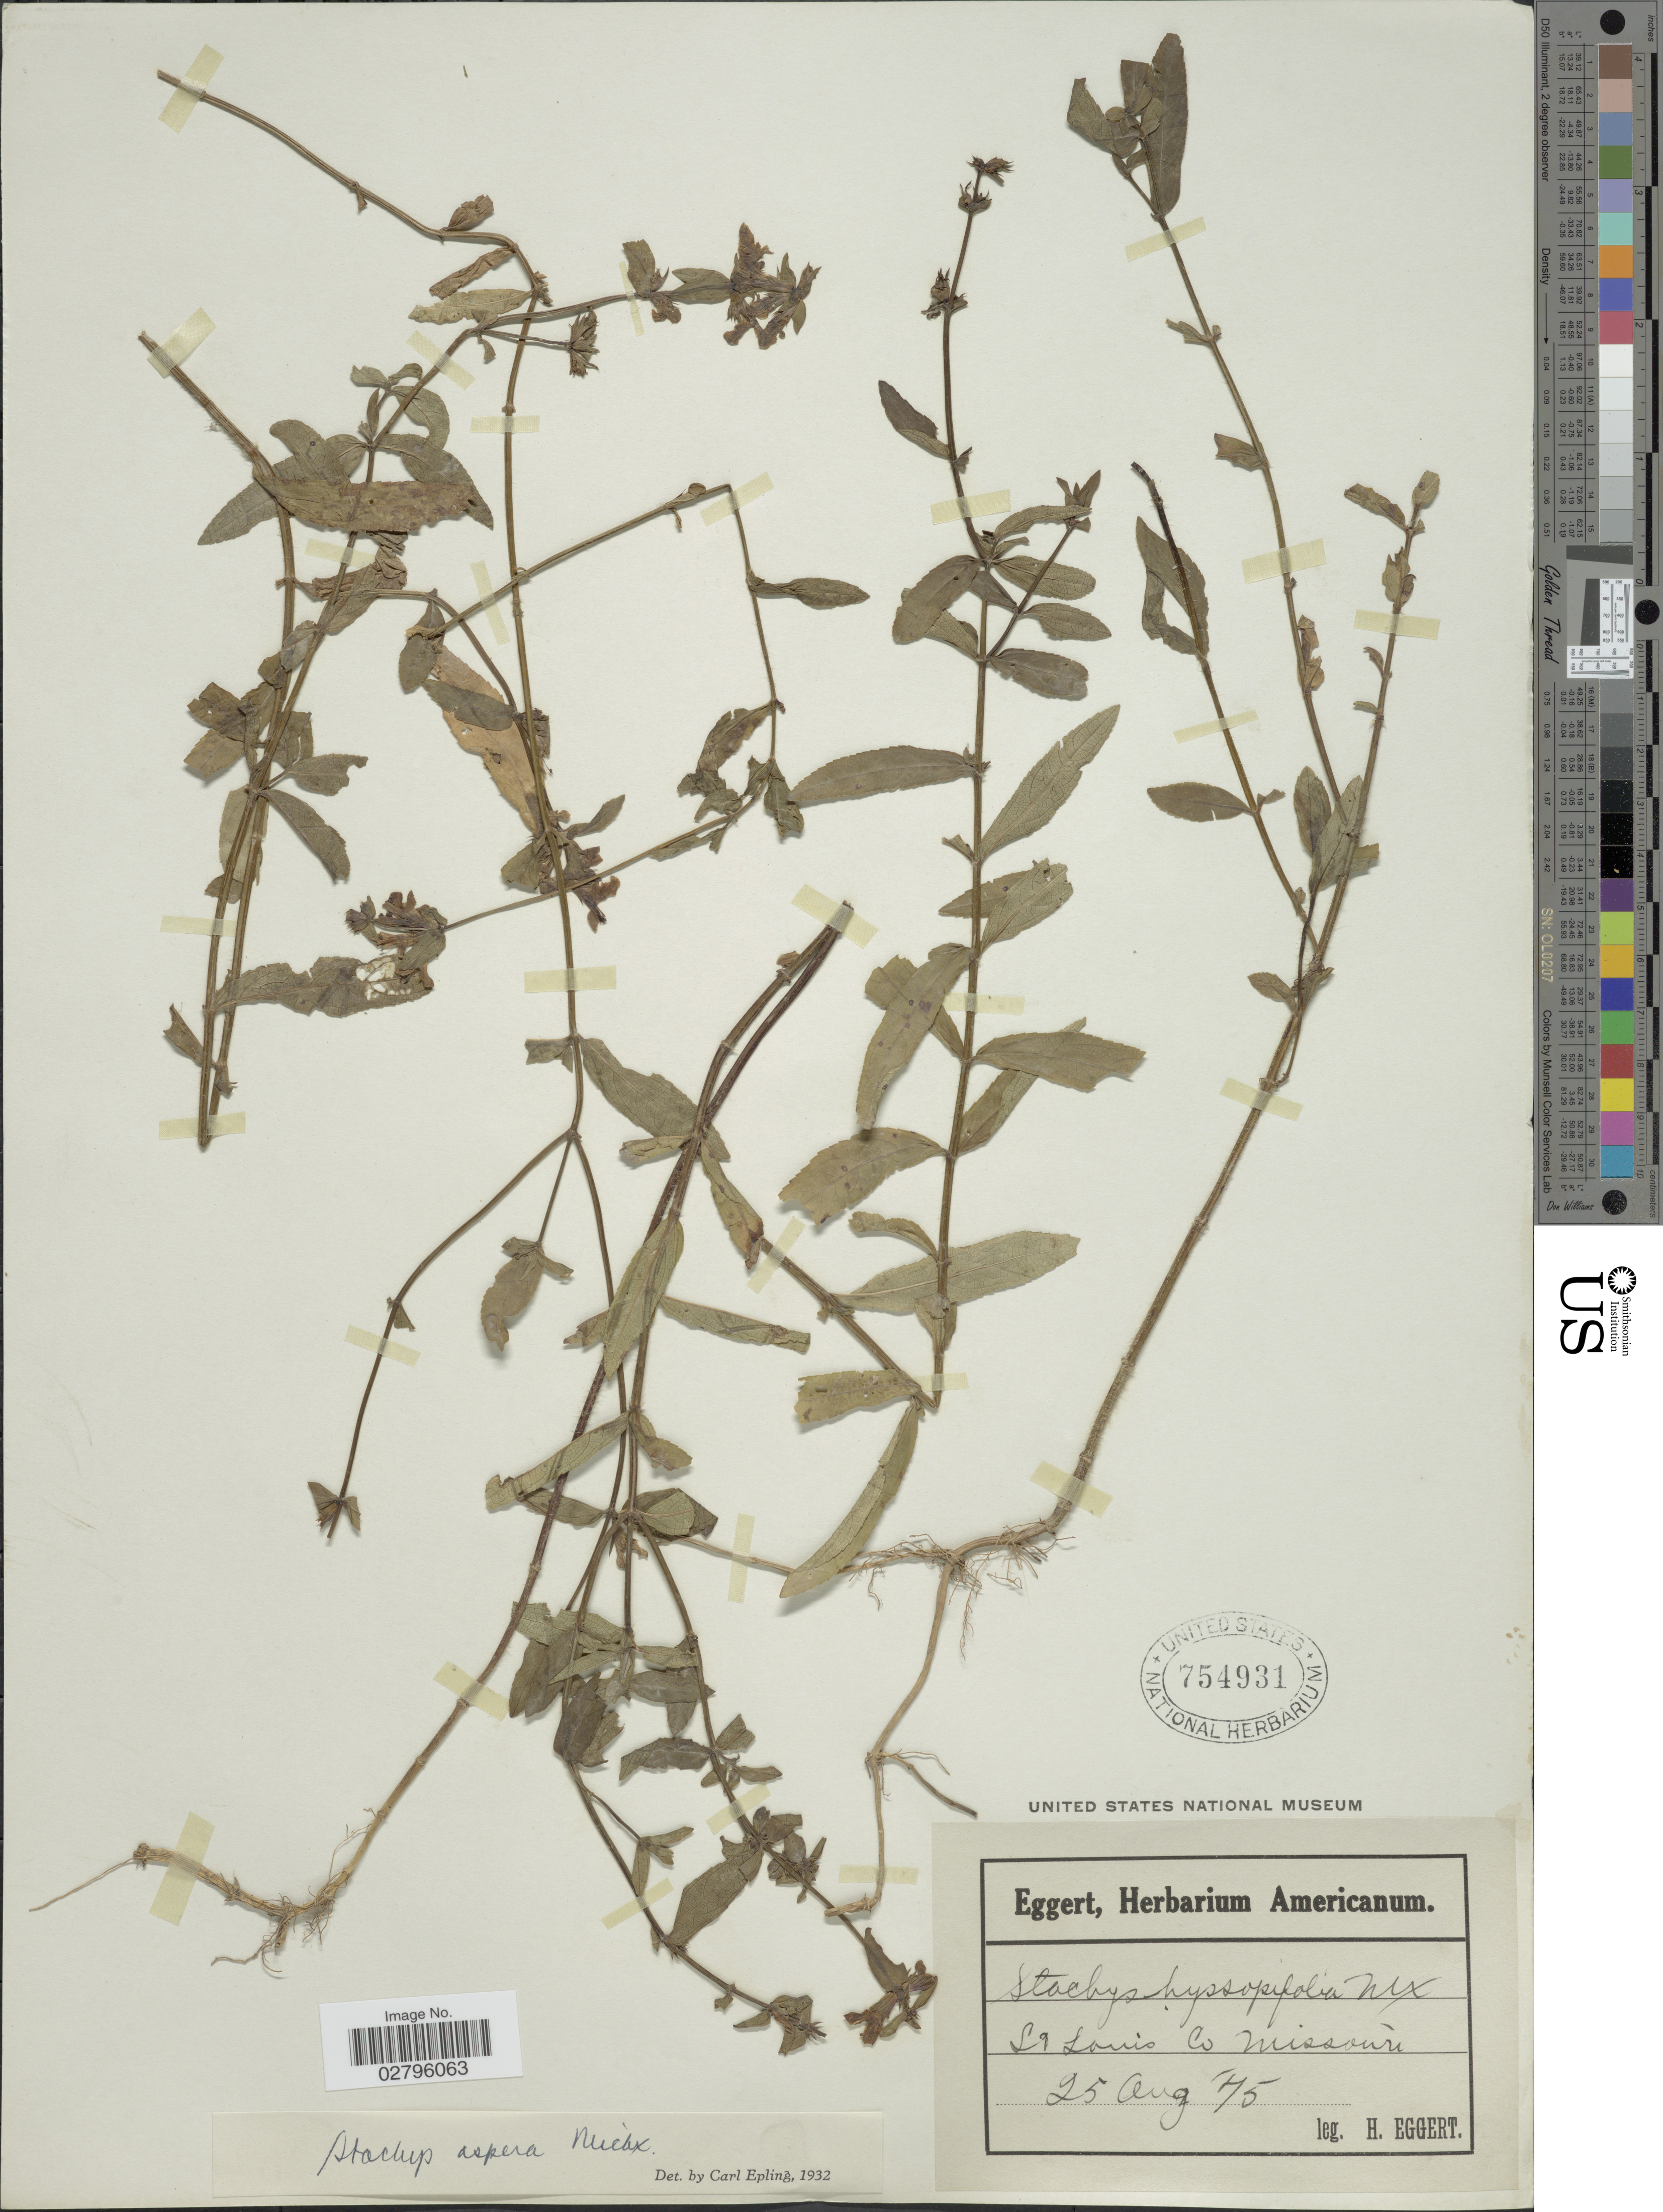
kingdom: Plantae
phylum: Tracheophyta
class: Magnoliopsida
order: Lamiales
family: Lamiaceae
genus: Stachys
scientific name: Stachys aspera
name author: Michx.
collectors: H. Eggert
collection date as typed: Transcribed d/m/y: 25/8/75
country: United States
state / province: Missouri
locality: St. Louis Co.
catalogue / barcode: US 754931